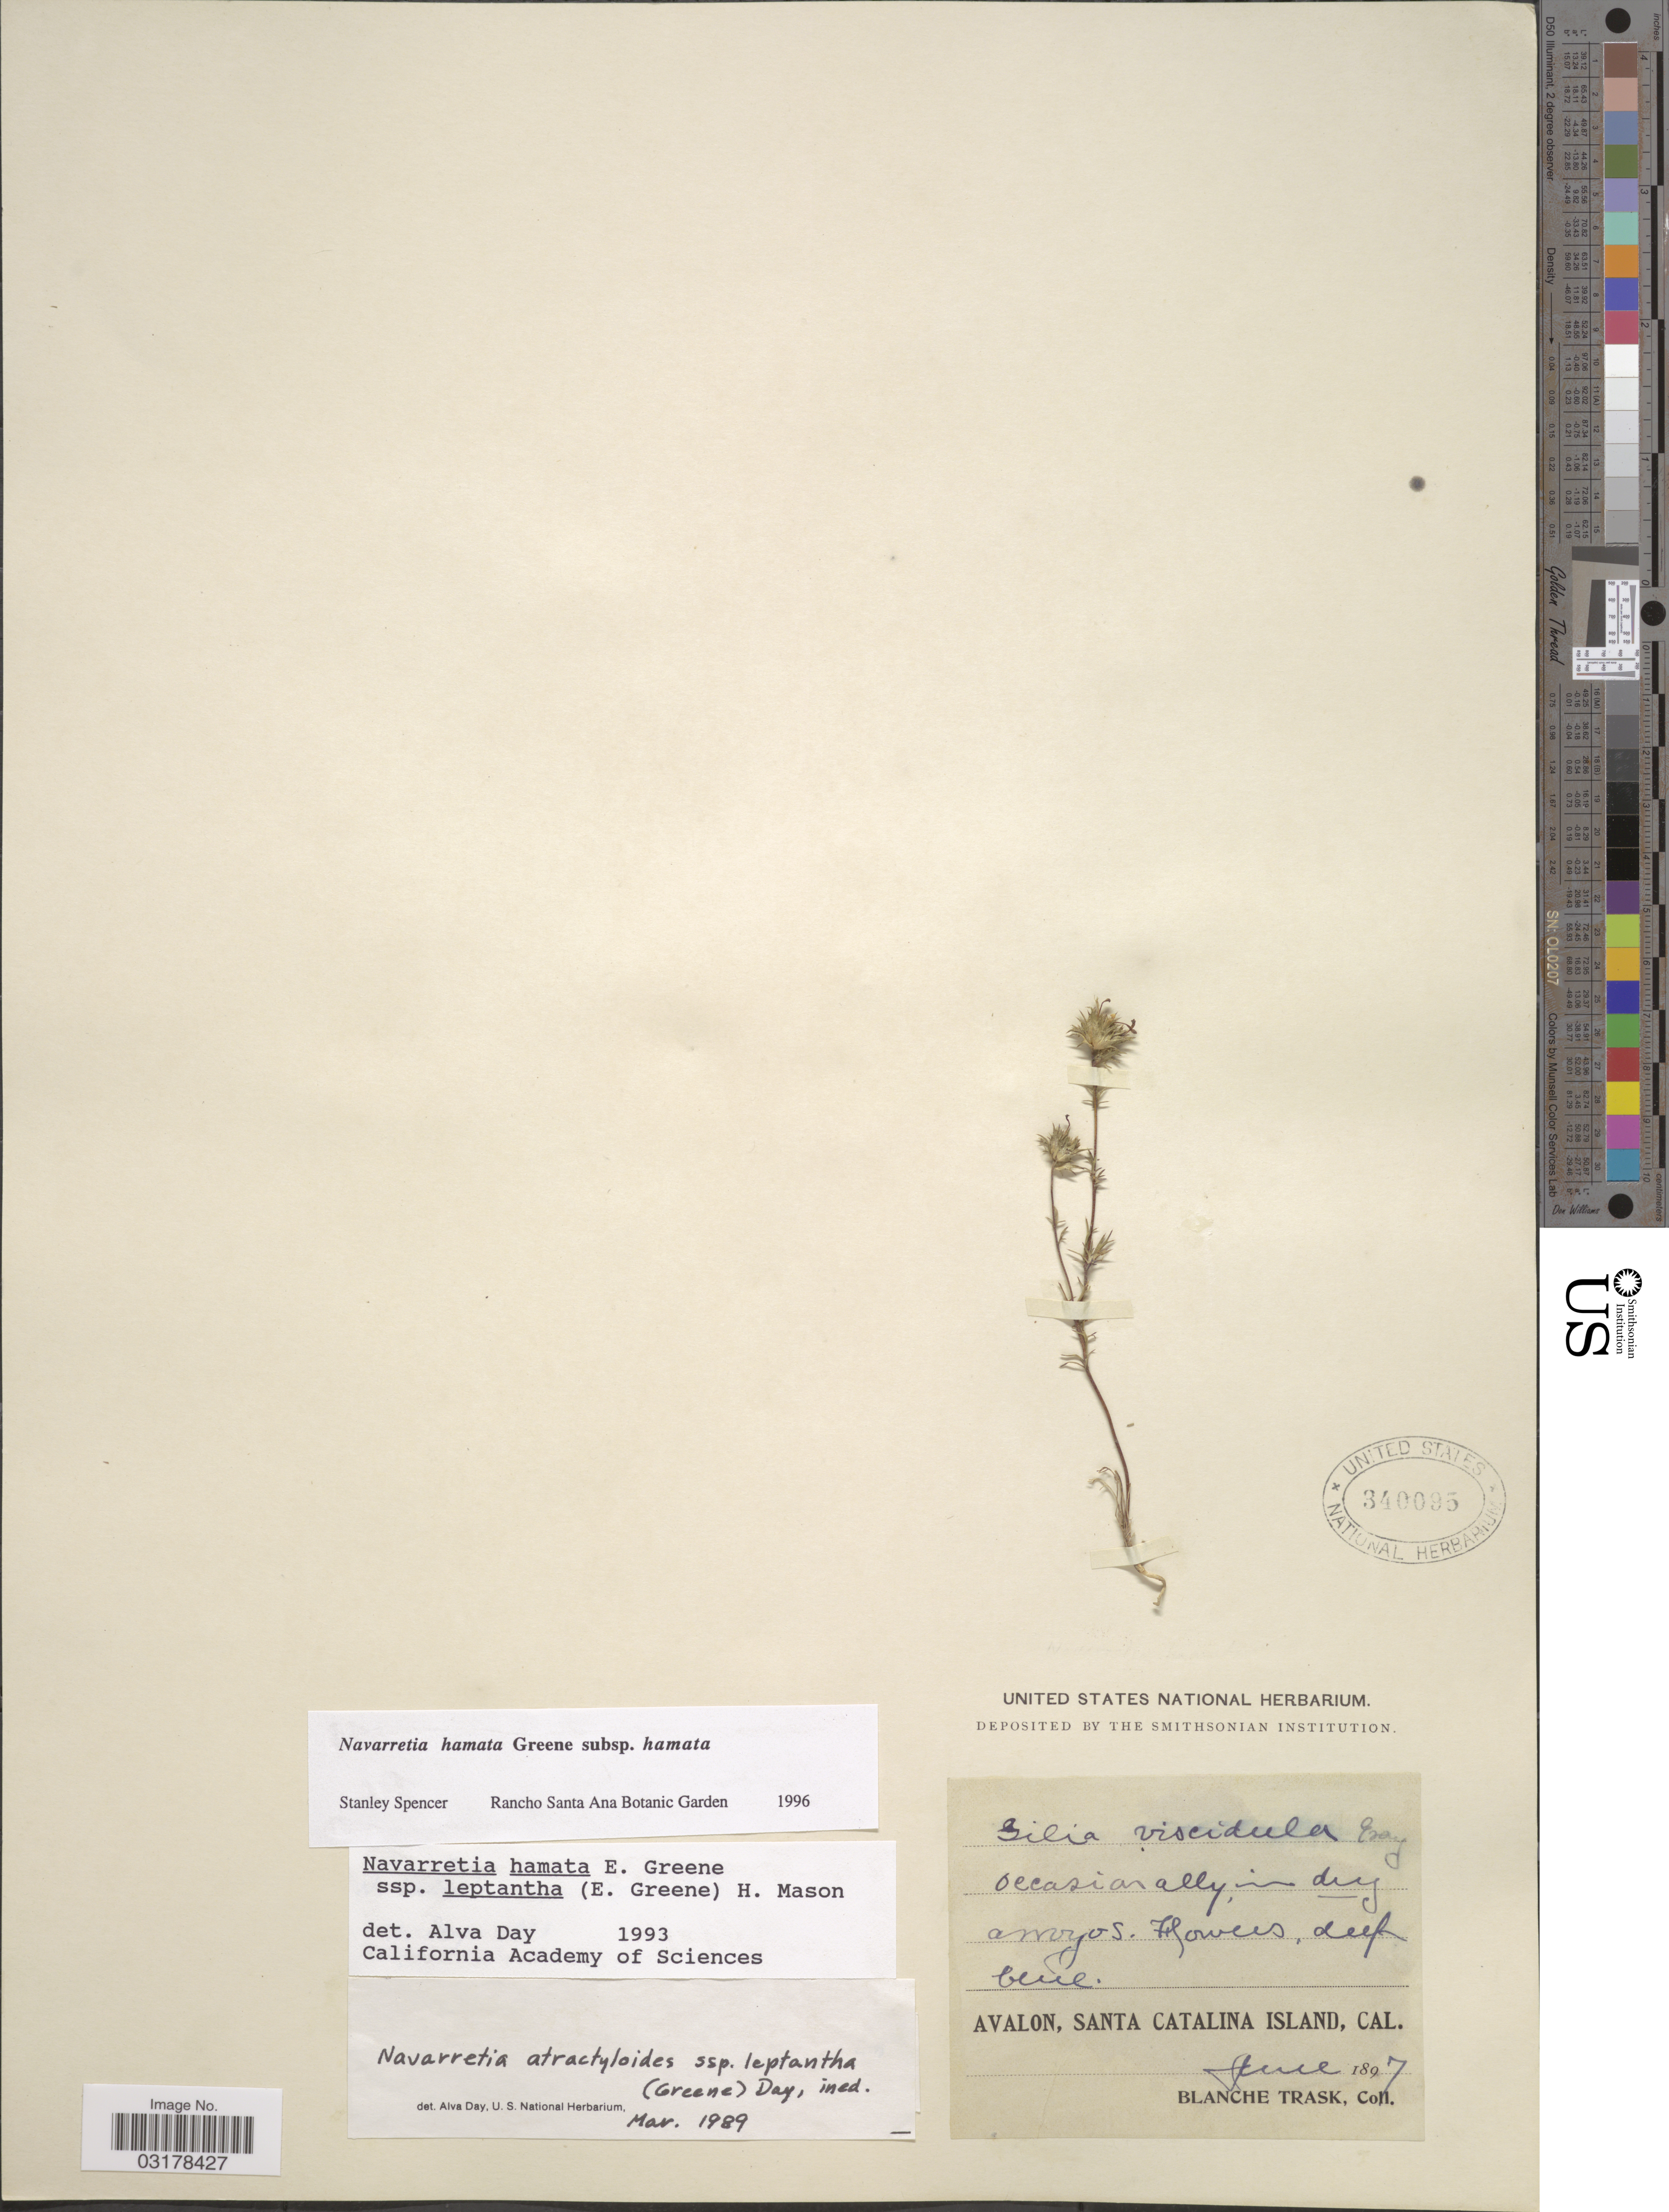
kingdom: Plantae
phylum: Tracheophyta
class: Magnoliopsida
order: Ericales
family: Polemoniaceae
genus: Navarretia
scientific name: Navarretia hamata var. hamata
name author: Greene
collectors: B. Trask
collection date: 1897-06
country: United States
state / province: California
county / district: Los Angeles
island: Santa Catalina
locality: Avalon, Santa Catalina Island, Cal.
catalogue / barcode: US 340095